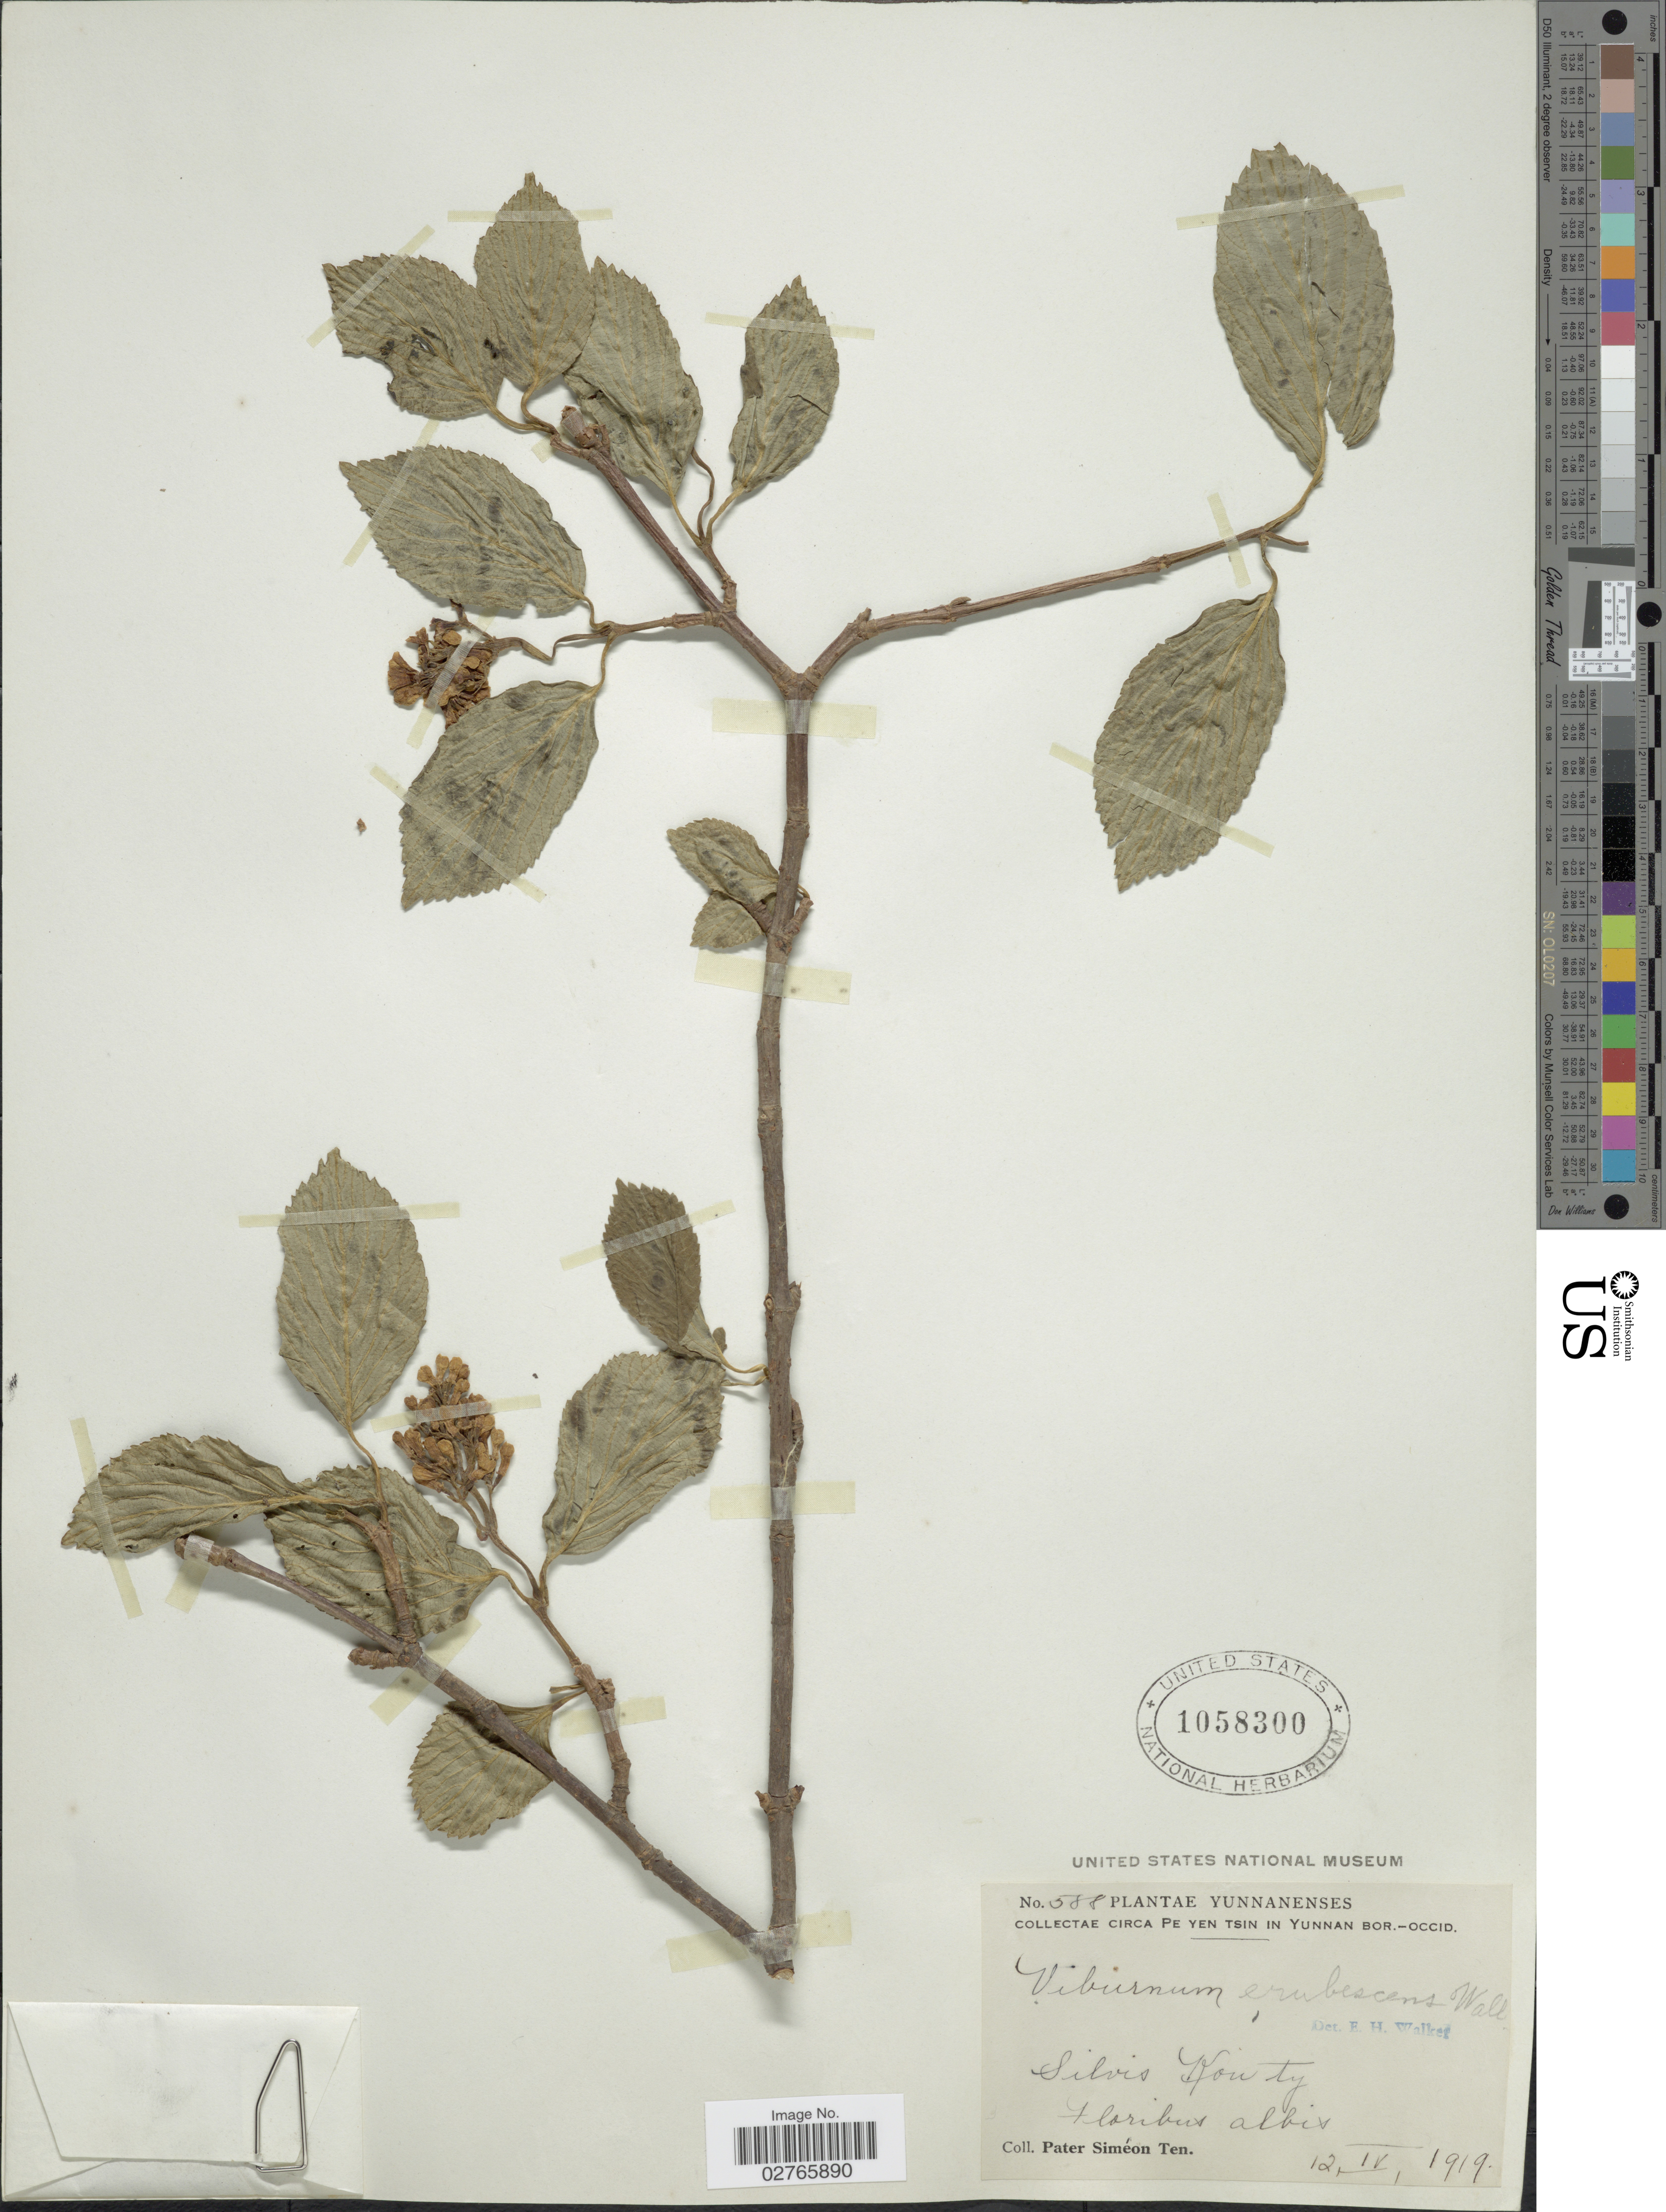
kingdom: Plantae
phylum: Tracheophyta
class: Magnoliopsida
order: Dipsacales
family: Viburnaceae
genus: Viburnum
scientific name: Viburnum erubescens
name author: Wall.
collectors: P. S. Ten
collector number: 588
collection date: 1919-04-12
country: China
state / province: Yunnan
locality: Circa Pe yen tsin in Yunnan Bor.-occid. SIlvis Kouty [interpreted]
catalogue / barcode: US 1058300